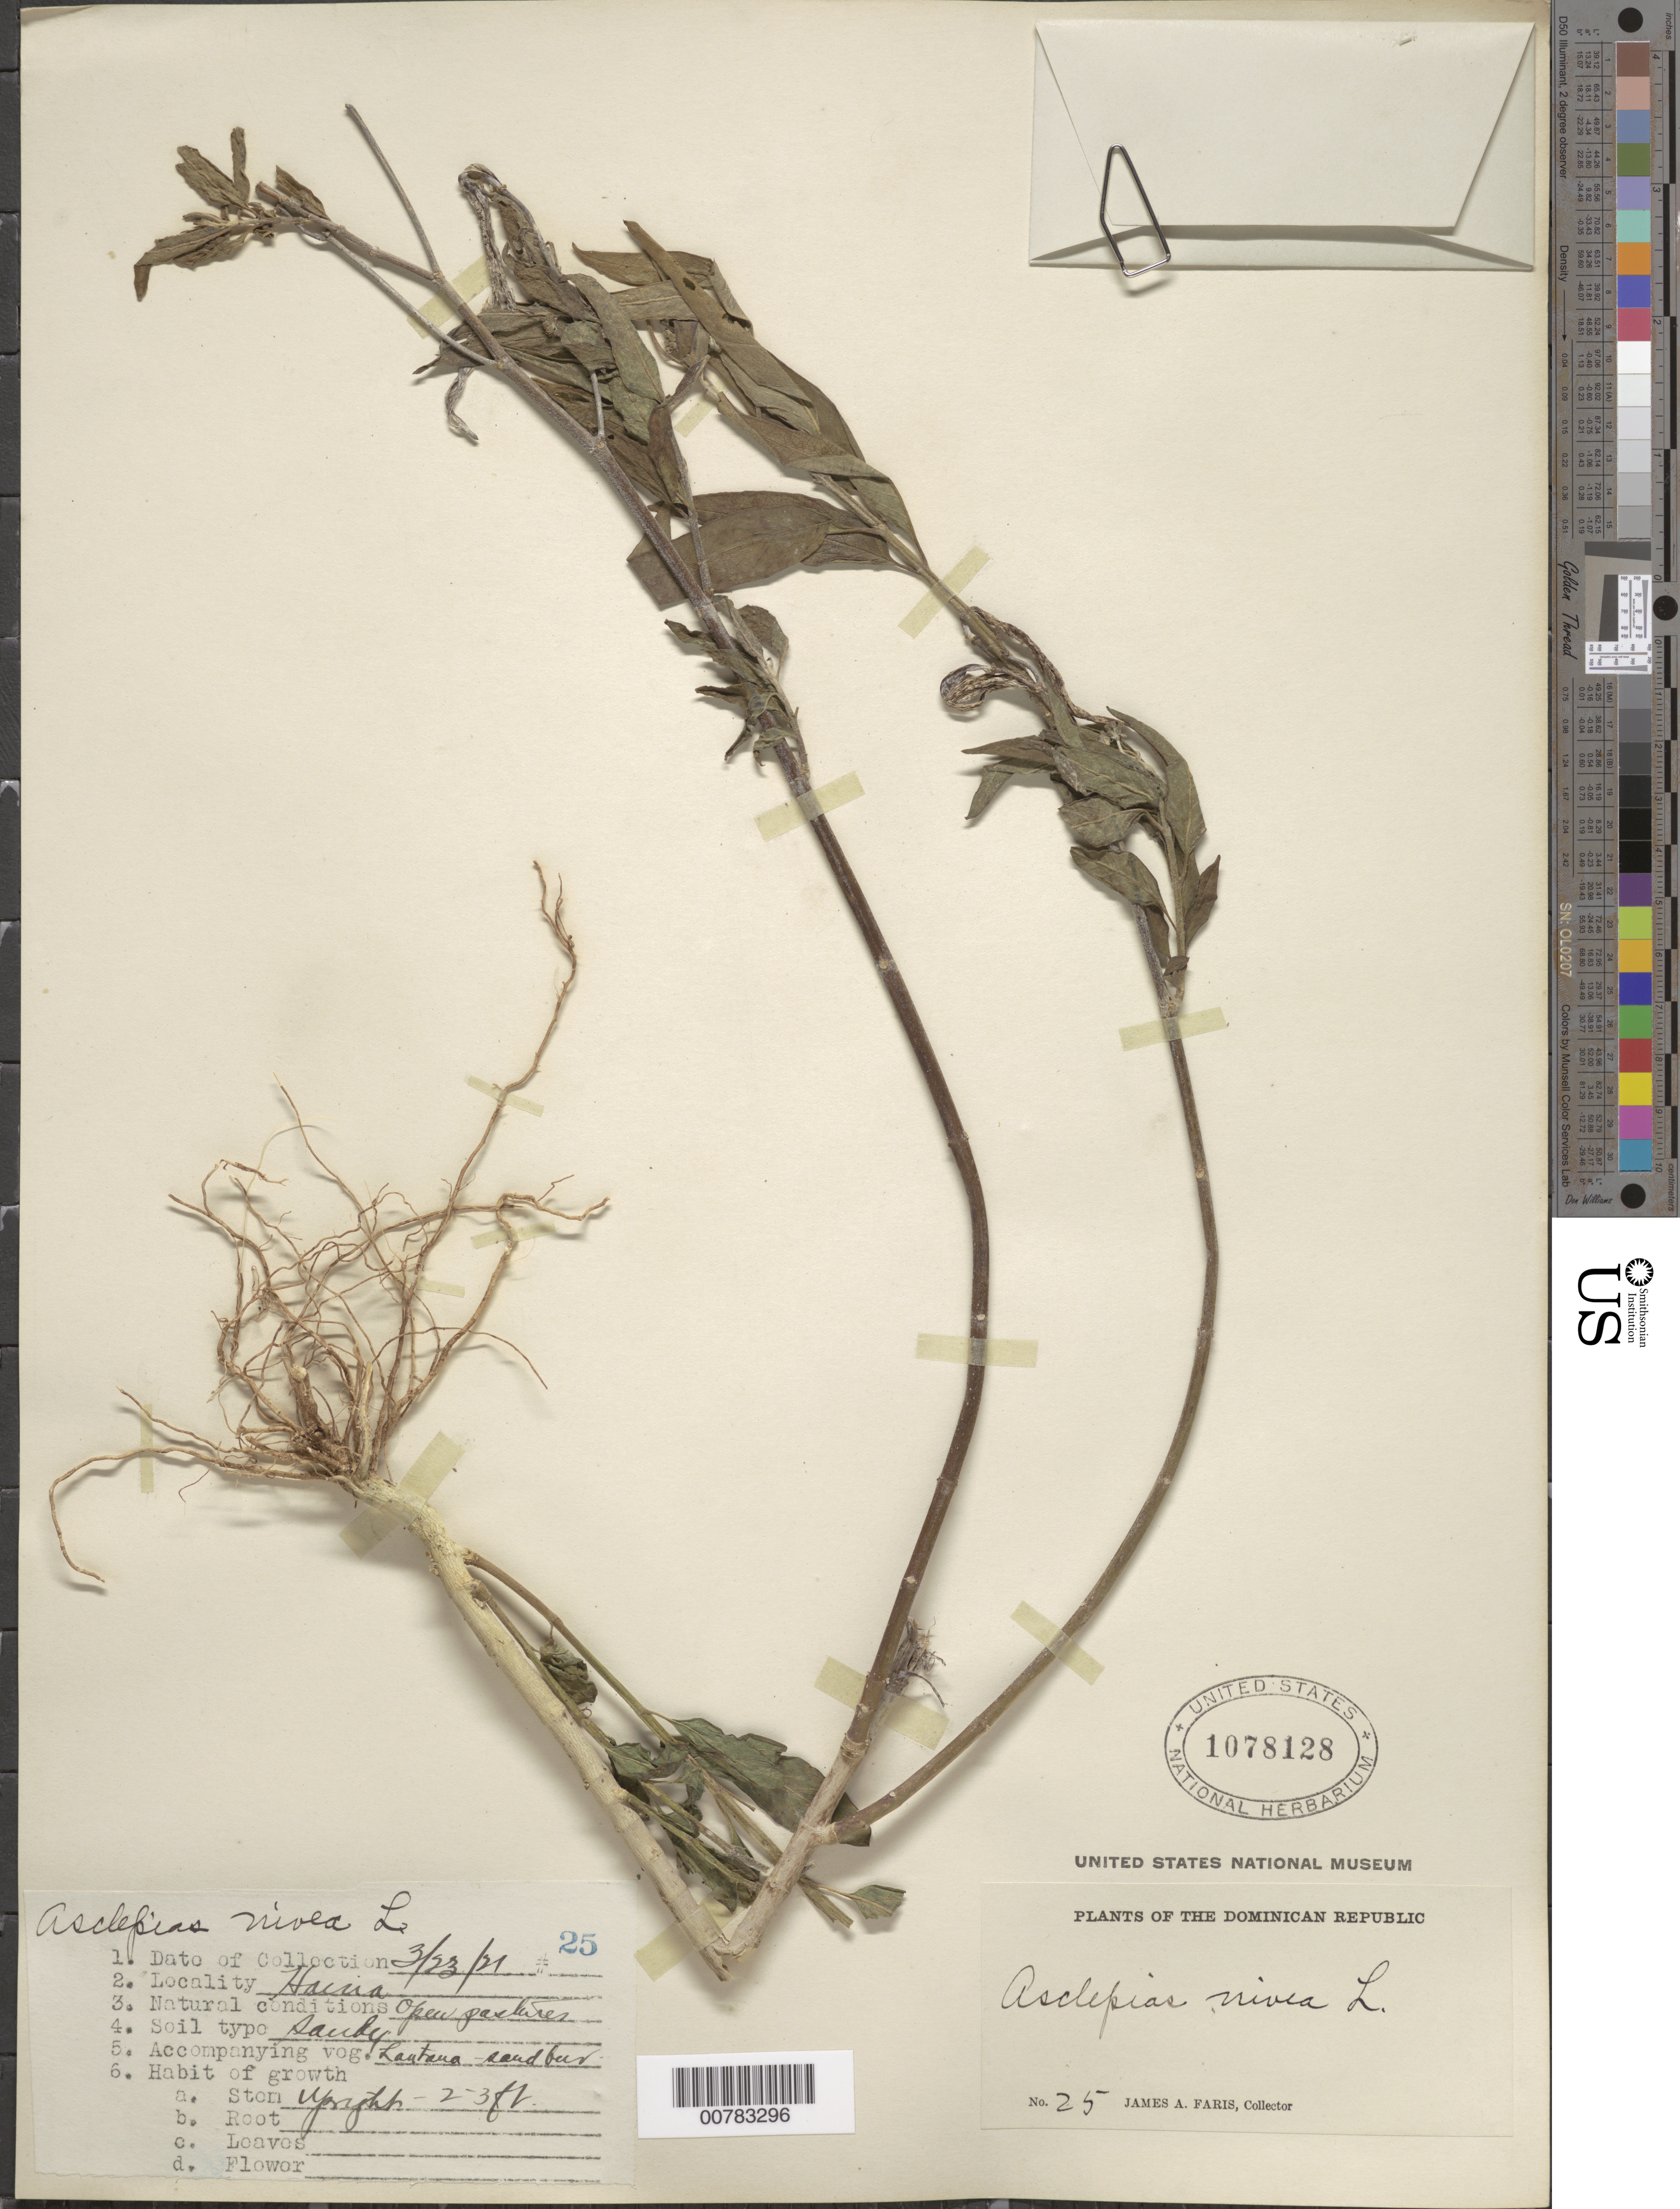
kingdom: Plantae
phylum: Tracheophyta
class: Magnoliopsida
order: Gentianales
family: Apocynaceae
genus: Asclepias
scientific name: Asclepias nivea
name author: L.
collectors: J. Faris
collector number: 25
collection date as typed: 23 Mar 1910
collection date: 1910-03-23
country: Dominican Republic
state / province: San Cristóbal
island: Hispaniola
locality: Haina.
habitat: Open pastures, sandy soil, accompanying vegetation Lantana.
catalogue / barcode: US 1078128